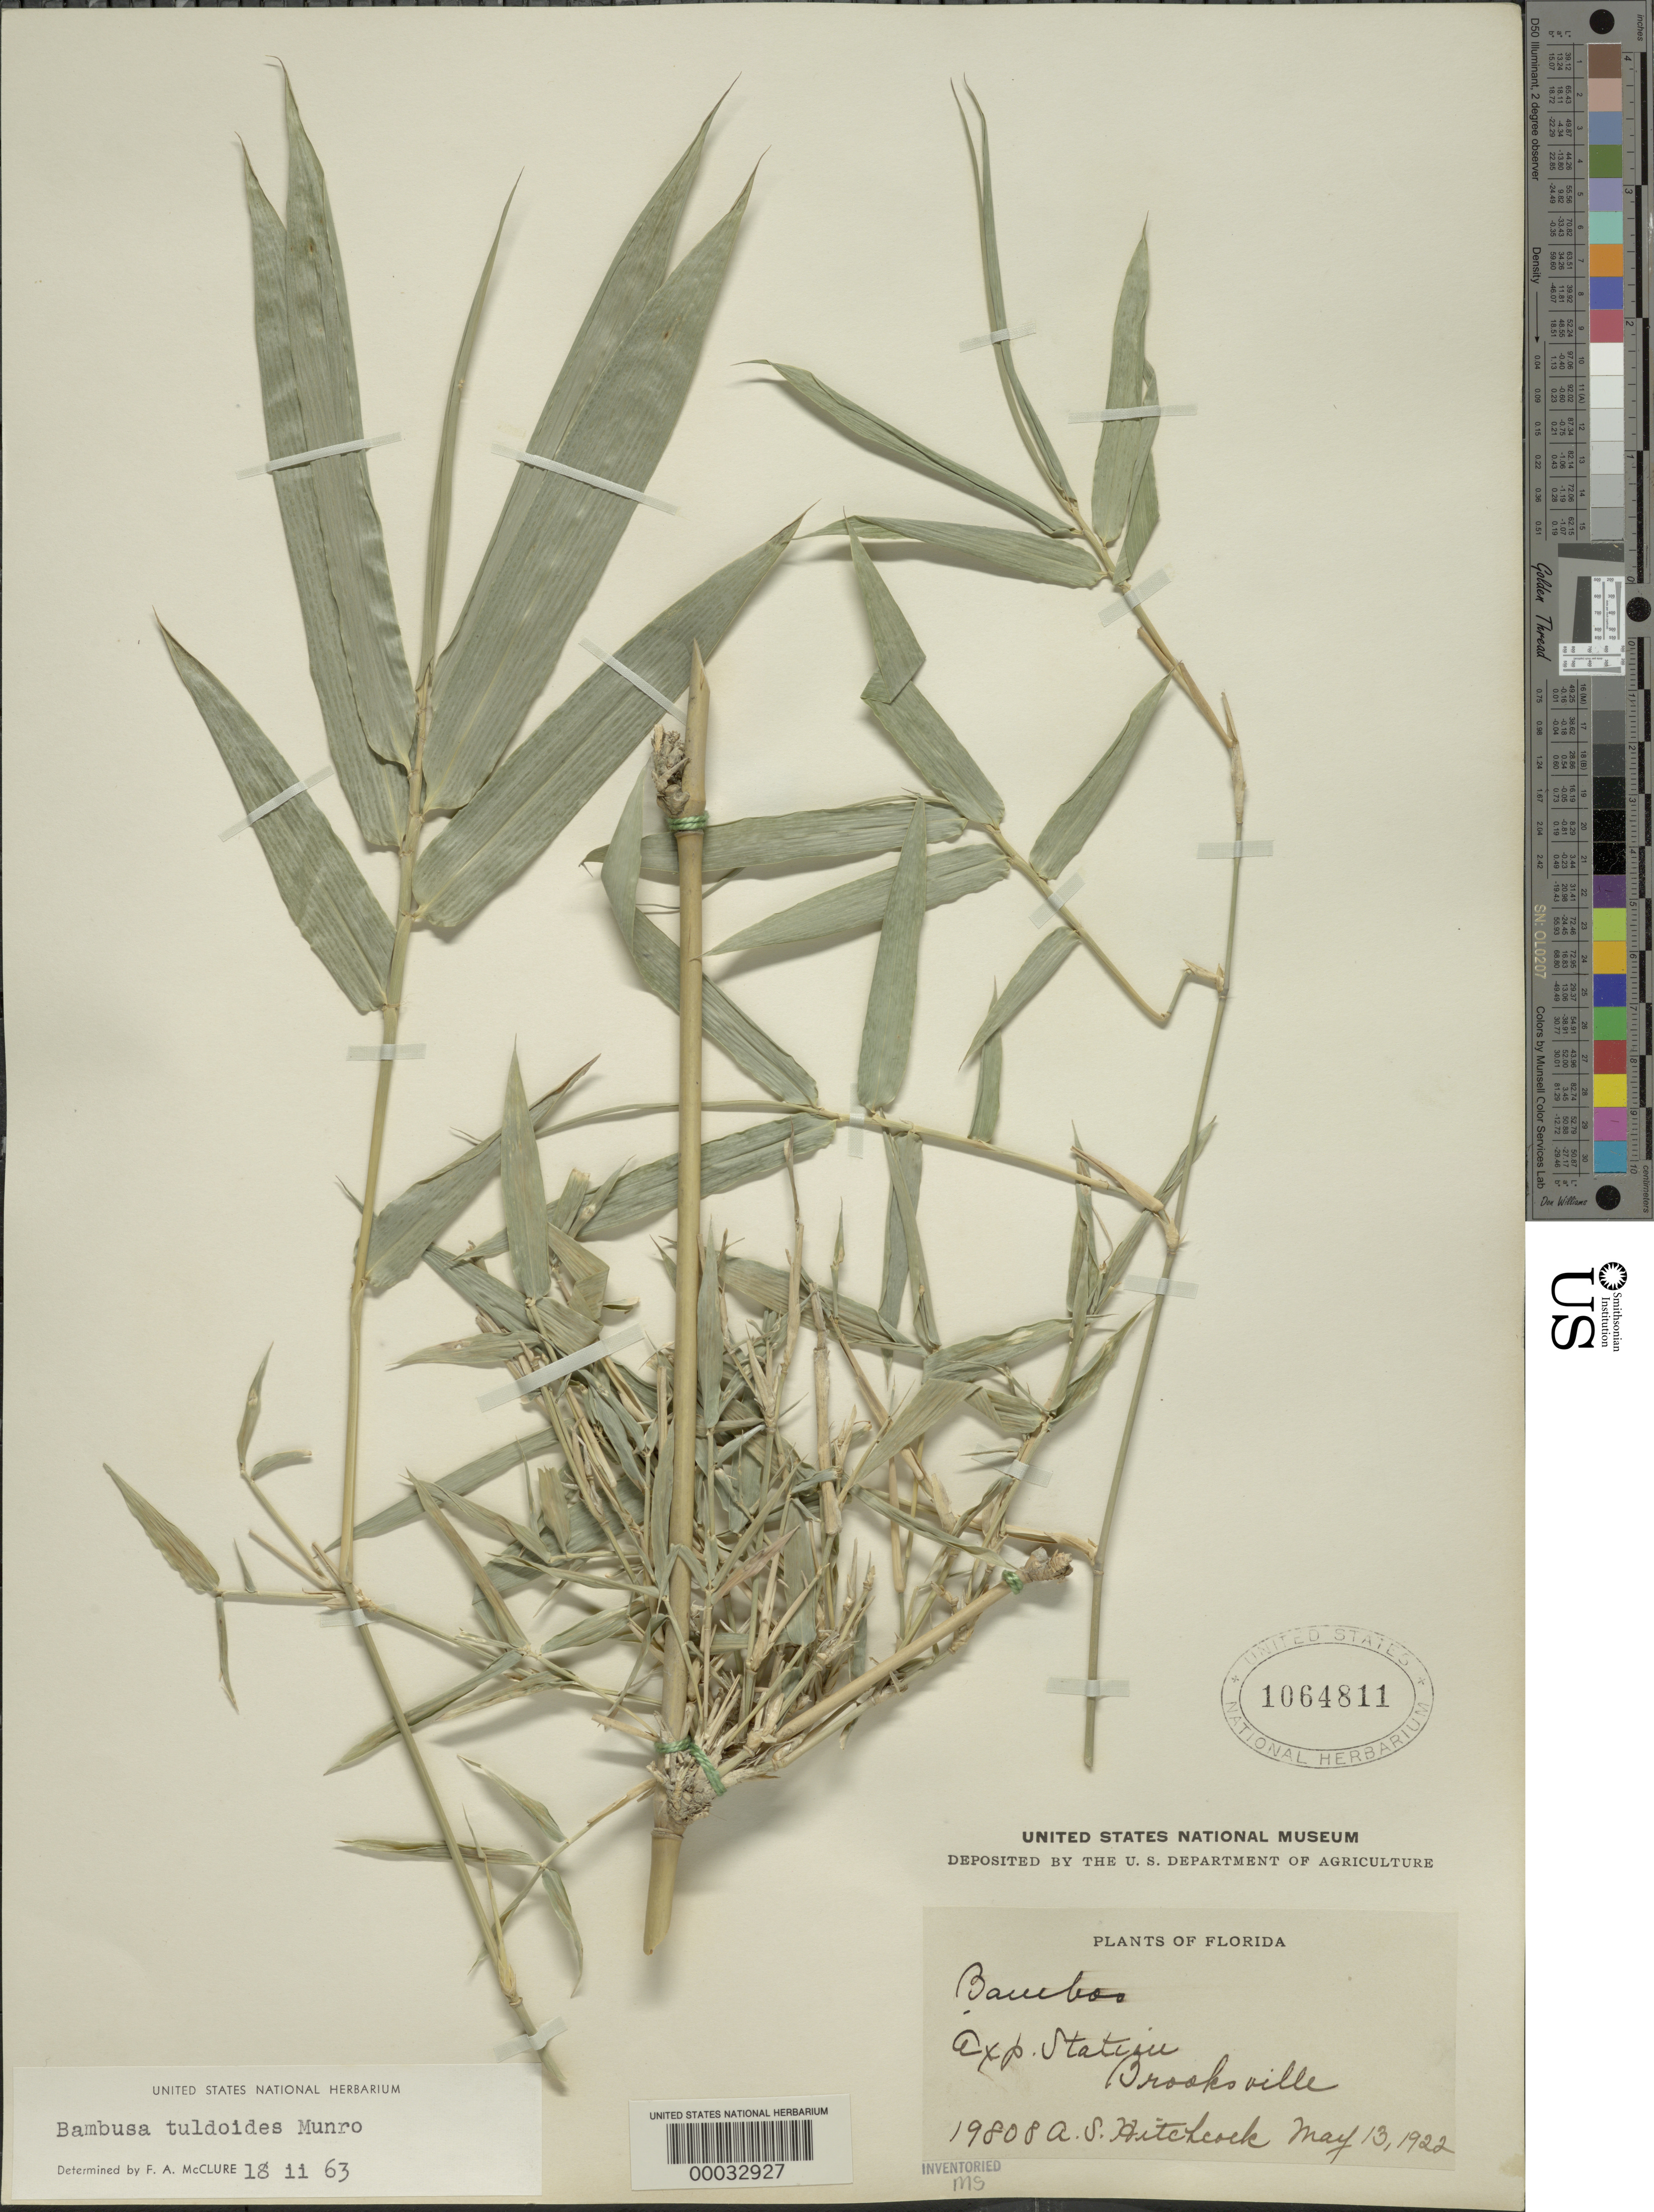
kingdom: Plantae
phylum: Tracheophyta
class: Liliopsida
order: Poales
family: Poaceae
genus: Bambusa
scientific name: Bambusa tuldoides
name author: Munro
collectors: A. S. Hitchcock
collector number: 19808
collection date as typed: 13 May 1922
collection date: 1922-05-13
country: United States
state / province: Florida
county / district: Hernando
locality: Plant introduction station-brooksville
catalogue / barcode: US 1064811